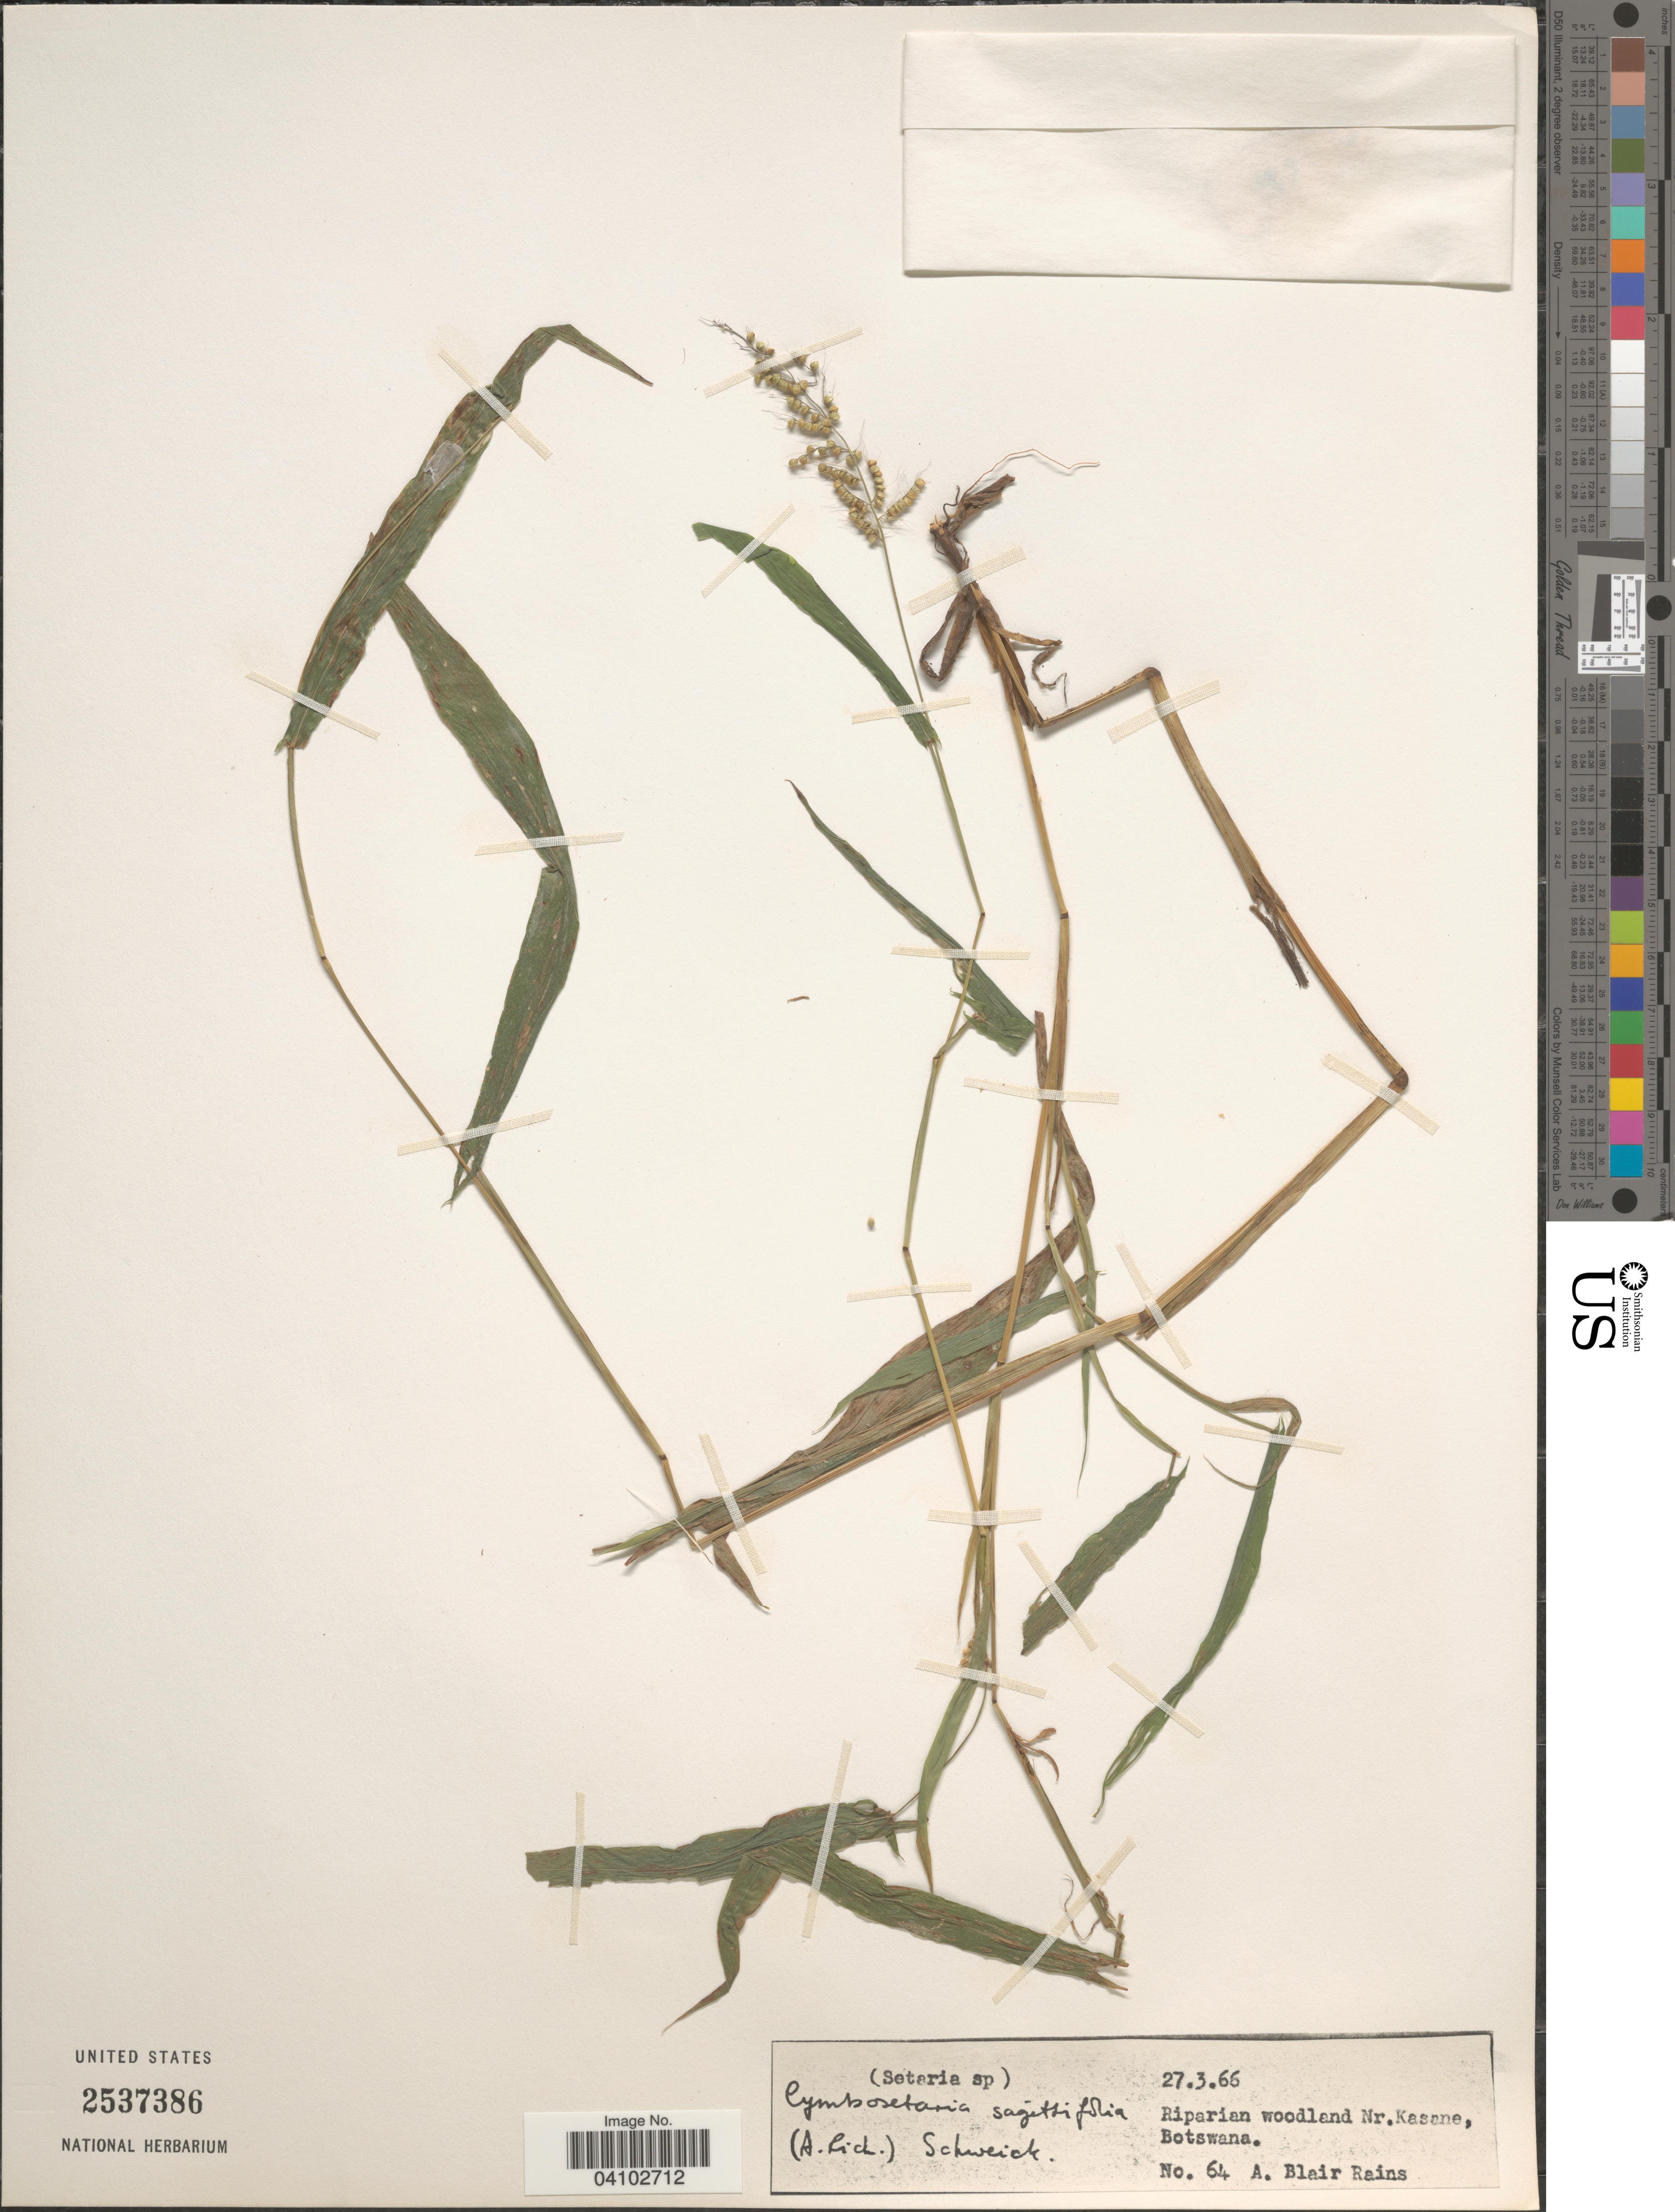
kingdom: Plantae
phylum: Tracheophyta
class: Liliopsida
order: Poales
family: Poaceae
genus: Setaria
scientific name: Setaria sagittifolia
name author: (A. Rich.) Walp.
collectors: A. Blair Rains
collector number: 64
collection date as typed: Transcribed d/m/y: 27/3/66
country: Botswana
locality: Riparian woodland nr. Kasane.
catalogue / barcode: US 2537386